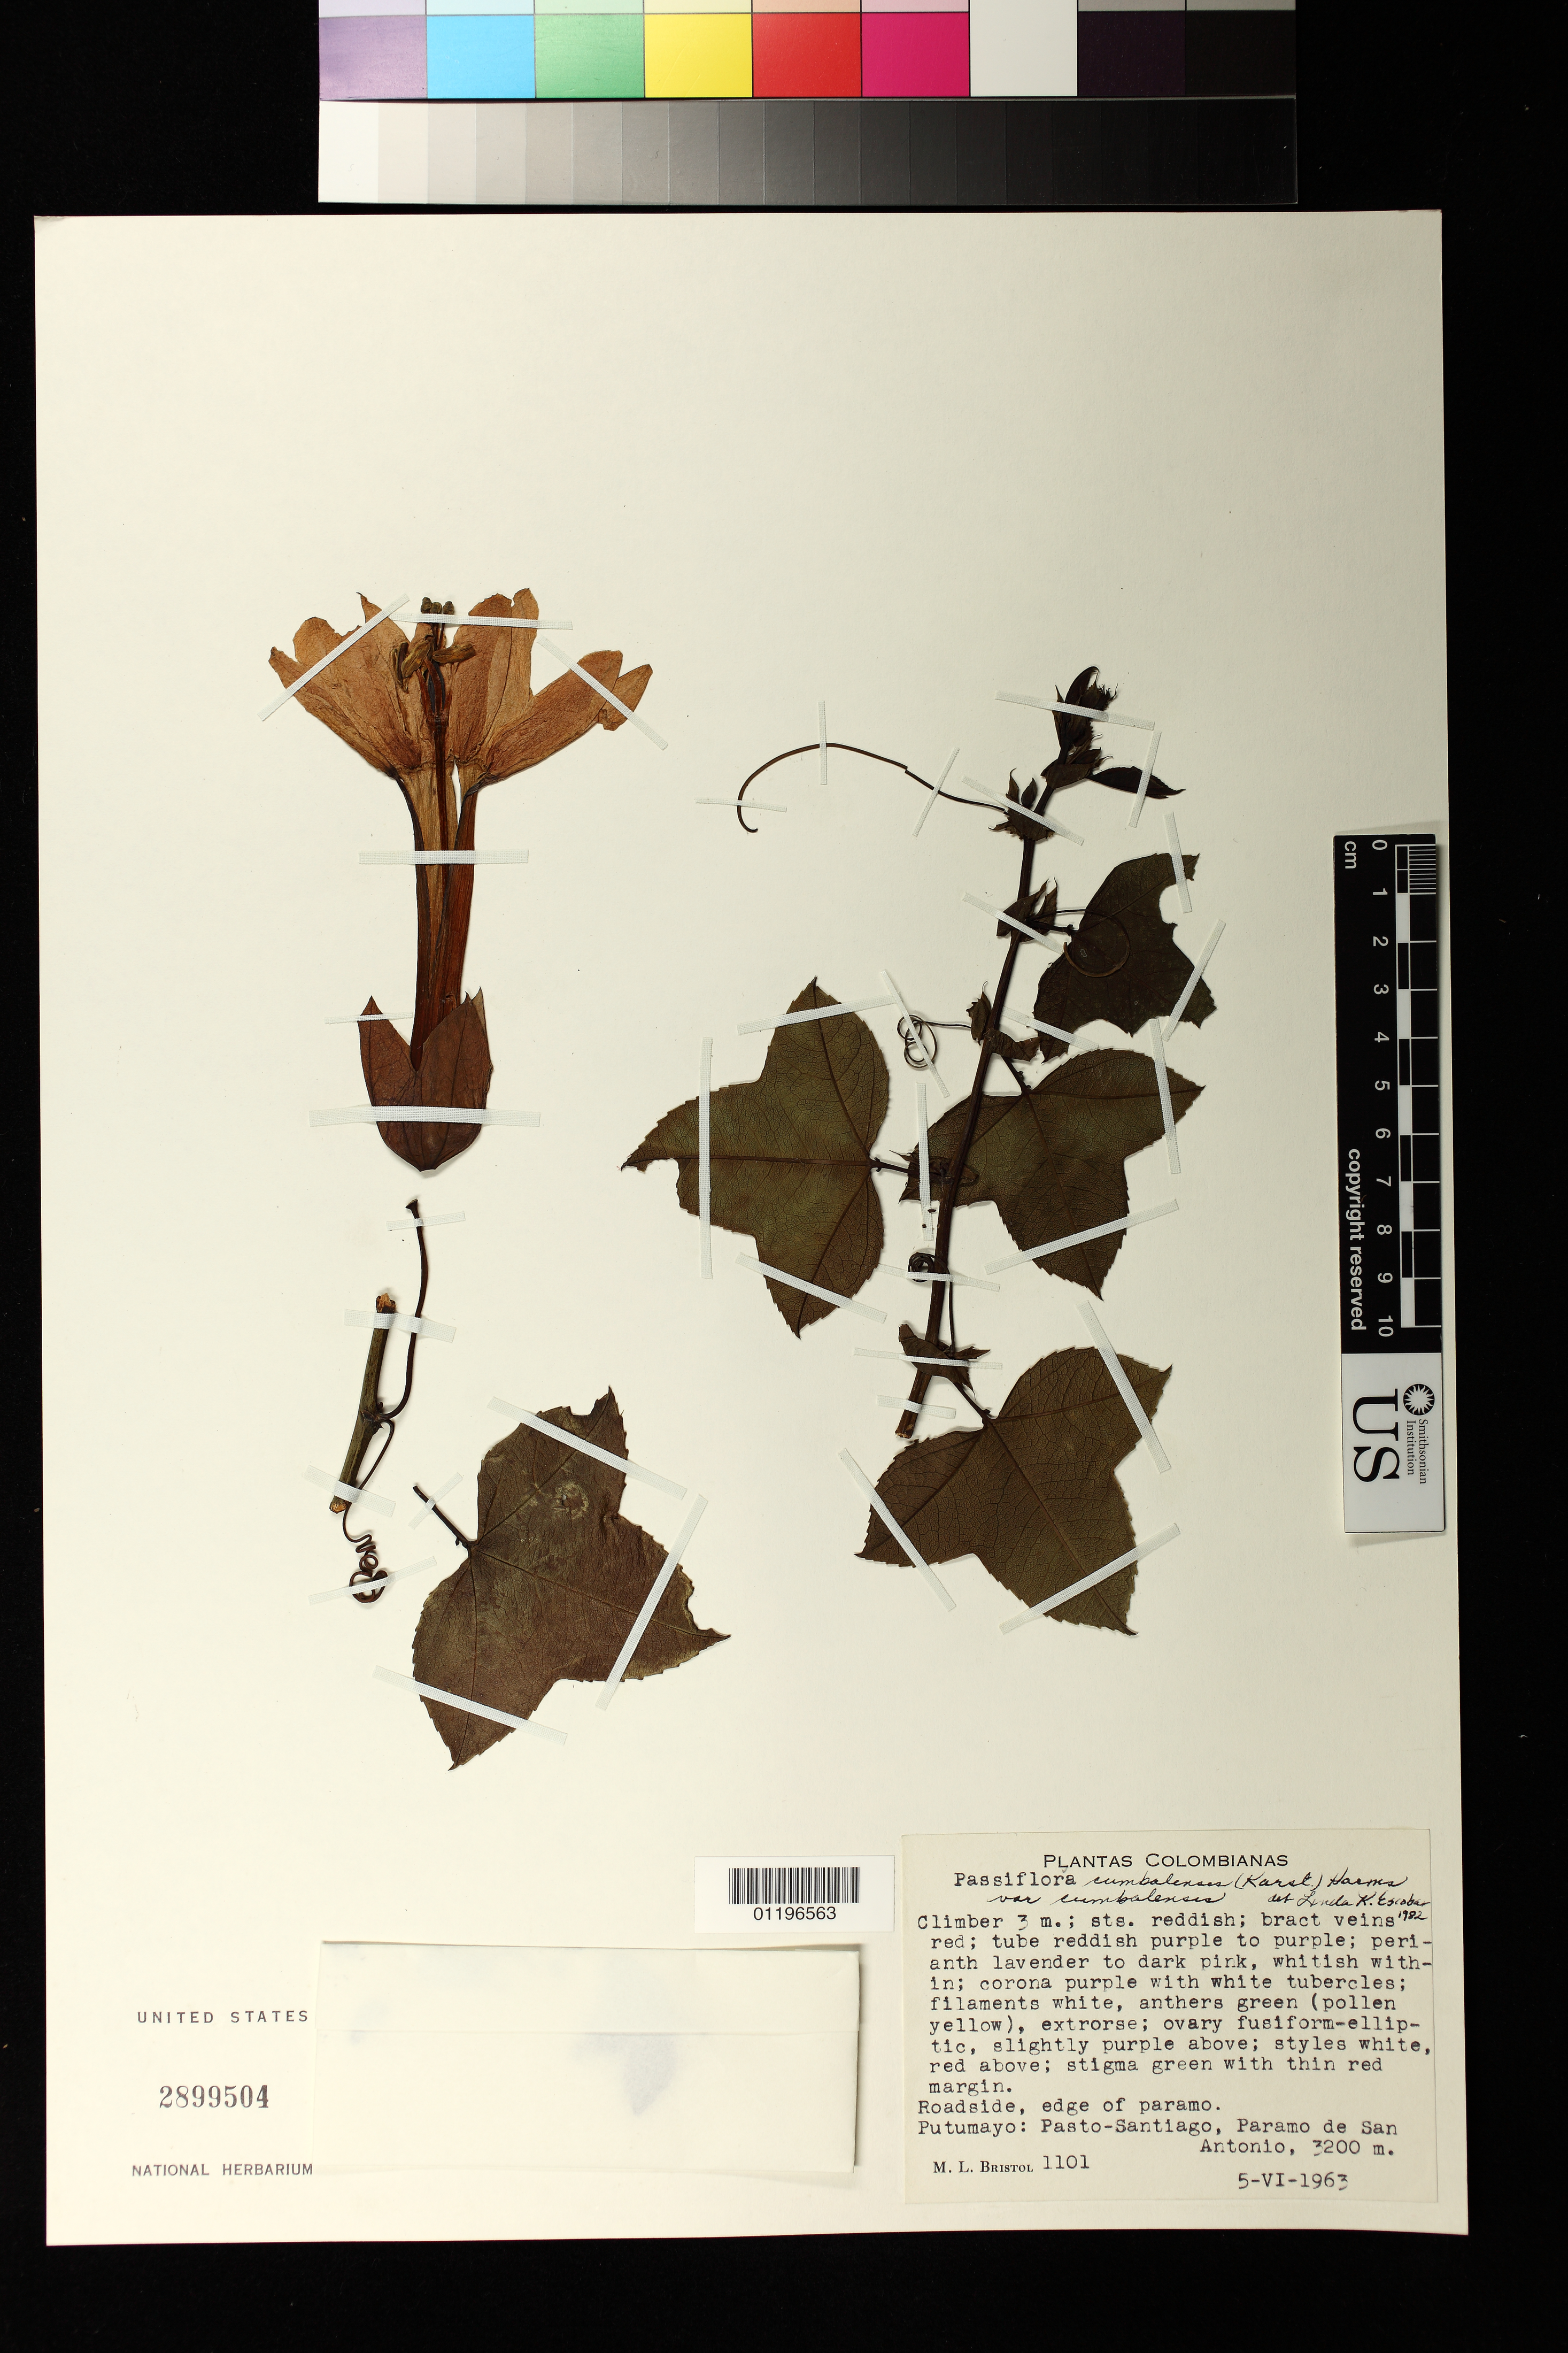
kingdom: Plantae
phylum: Tracheophyta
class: Magnoliopsida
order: Malpighiales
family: Passifloraceae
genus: Passiflora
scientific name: Passiflora cumbalensis var. cumbalensis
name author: (H. Karst.) Harms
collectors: M. L. Bristol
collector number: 1101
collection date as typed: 06 May 1963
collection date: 1963-05-06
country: Colombia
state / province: Putumayo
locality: Roadside, edge of paramo.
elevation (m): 3200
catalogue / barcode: US 2899504